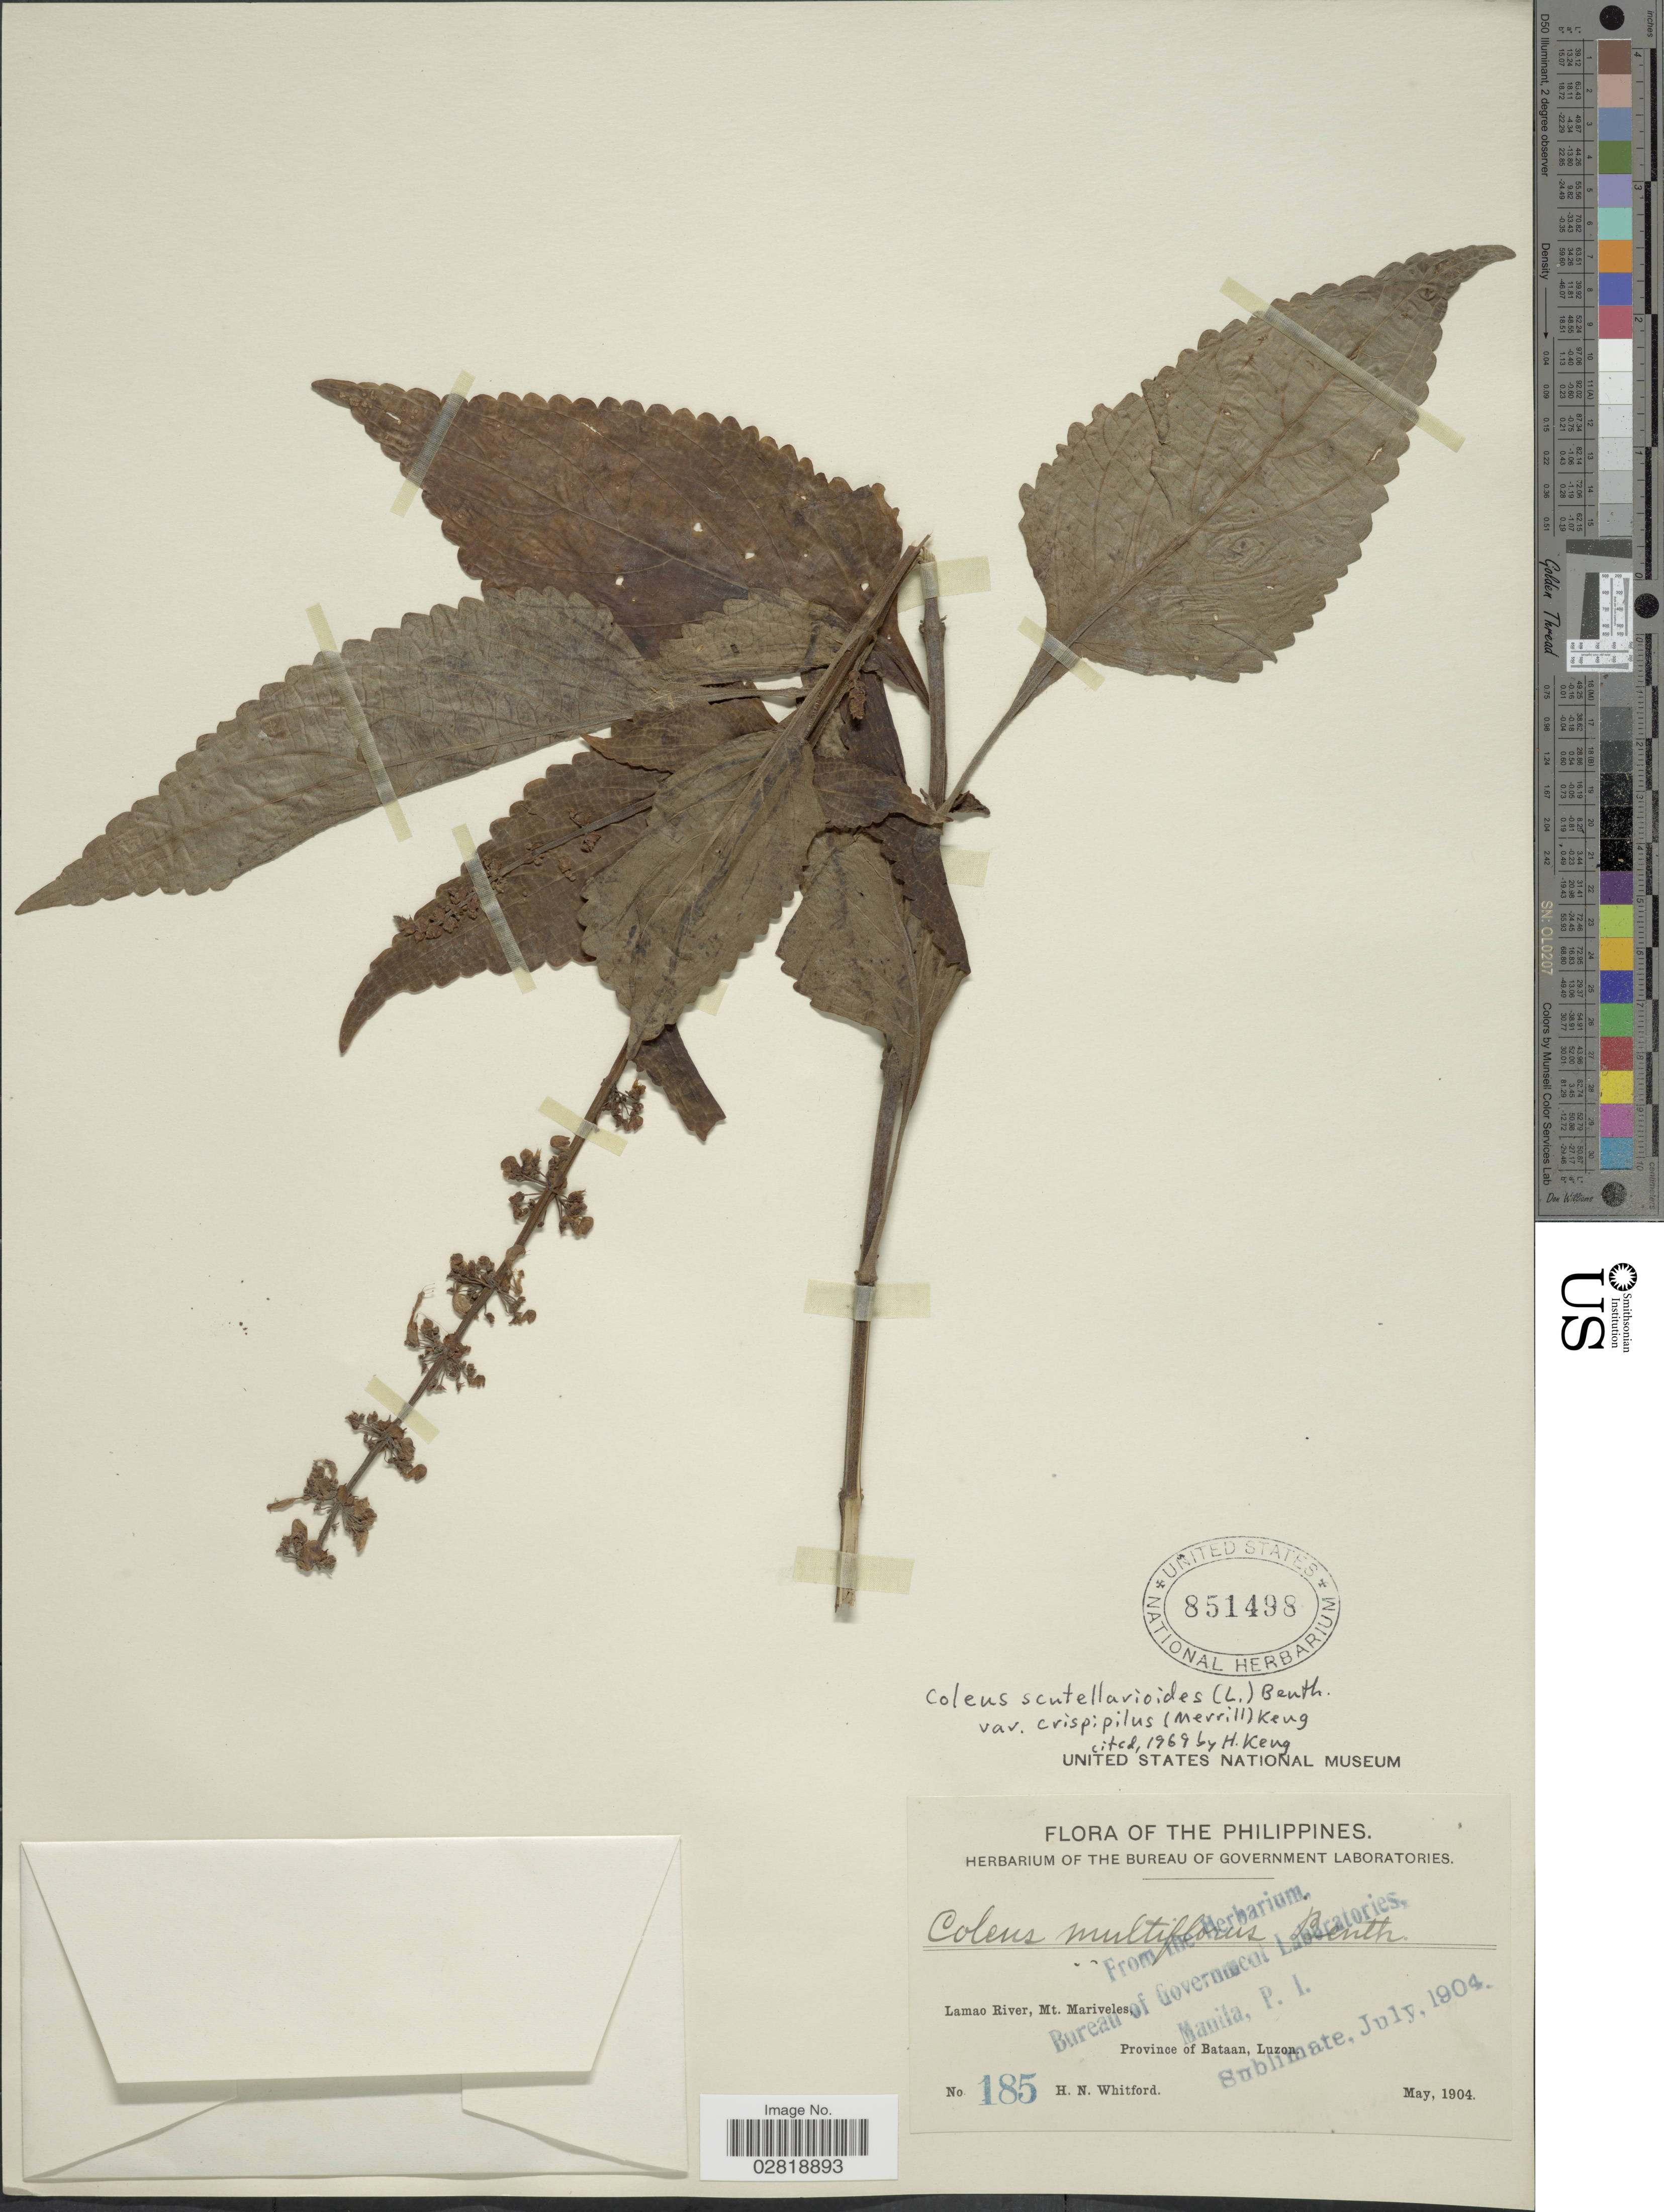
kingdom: Plantae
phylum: Tracheophyta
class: Magnoliopsida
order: Lamiales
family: Lamiaceae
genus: Plectranthus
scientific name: Plectranthus scutellarioides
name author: (L.) R. Br.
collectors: H. N. Whitford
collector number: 185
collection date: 1904-05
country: Philippines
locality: Lamao River, Mt. Mariveles, Province of Bataan, Luzon.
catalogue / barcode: US 851498